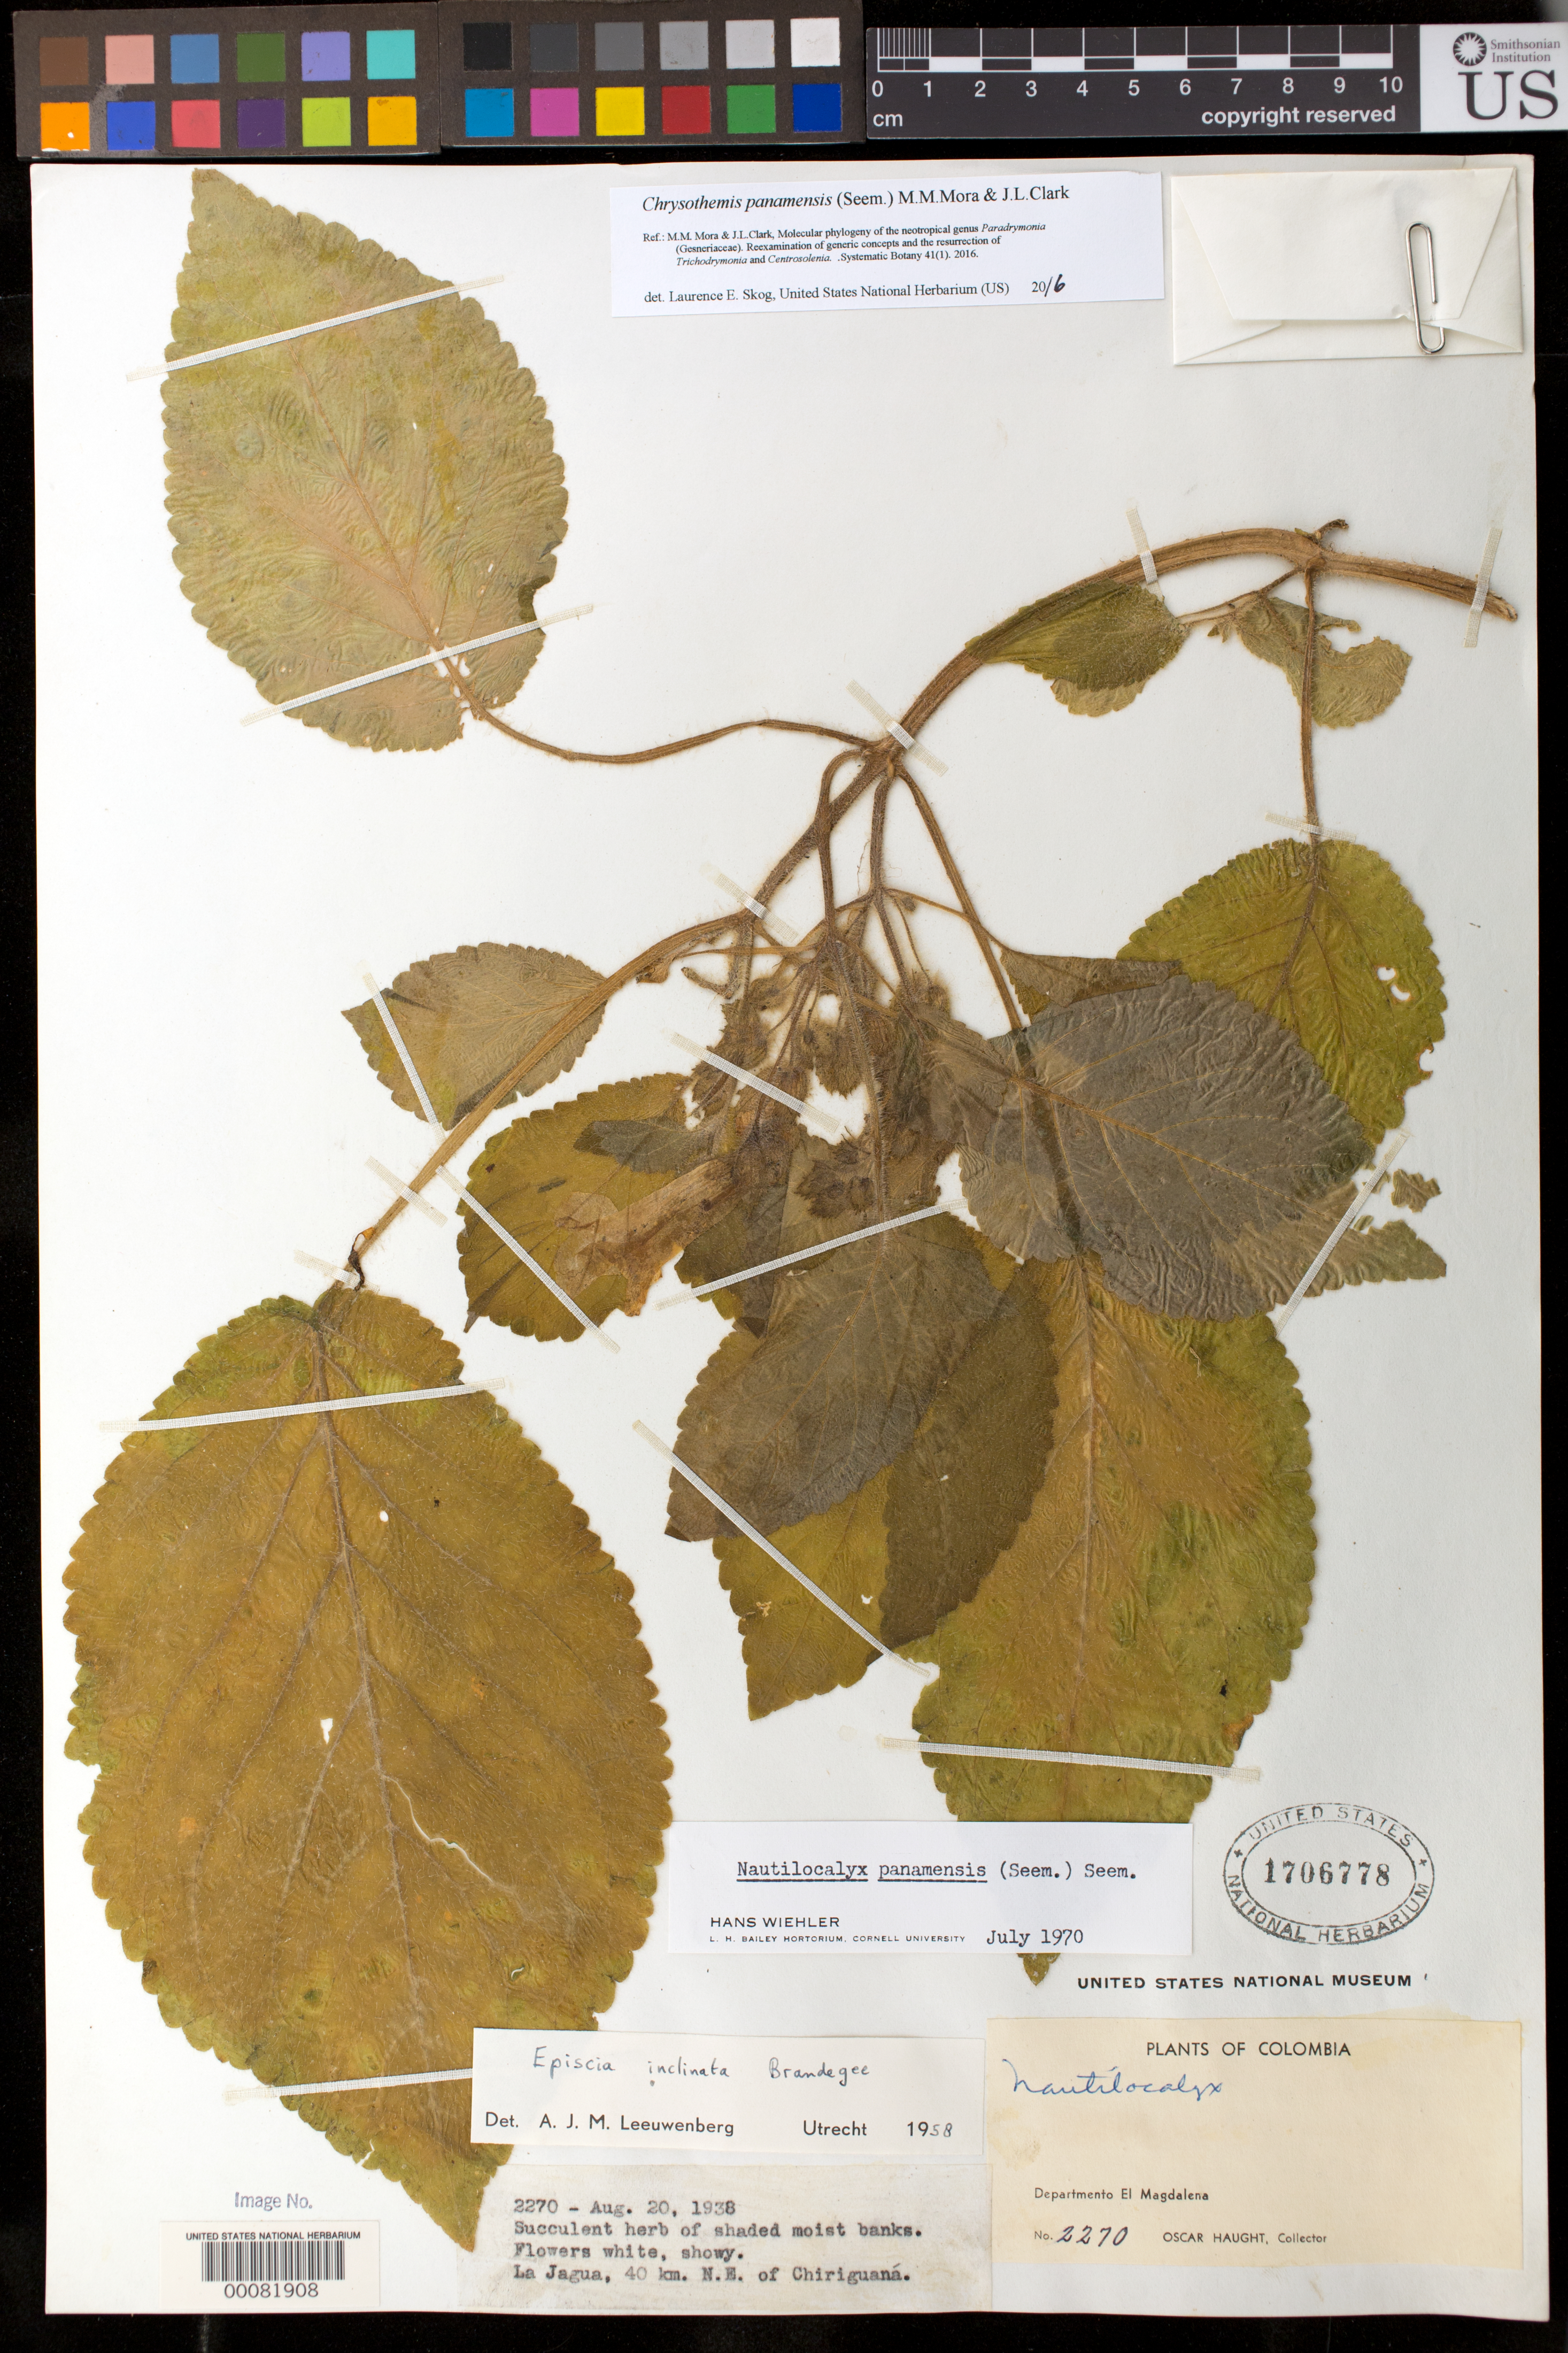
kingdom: Plantae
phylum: Tracheophyta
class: Magnoliopsida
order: Lamiales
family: Gesneriaceae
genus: Chrysothemis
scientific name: Chrysothemis panamensis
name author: (Seem.) M.M. Mora & J.L. Clark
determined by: Skog, Laurence E.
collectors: O. L. Haught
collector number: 2270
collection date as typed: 20 Aug 1938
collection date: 1938-08-20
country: Colombia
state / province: Magdalena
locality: La Jagua, 40 km NE of Chiriguana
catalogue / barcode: US 1706778